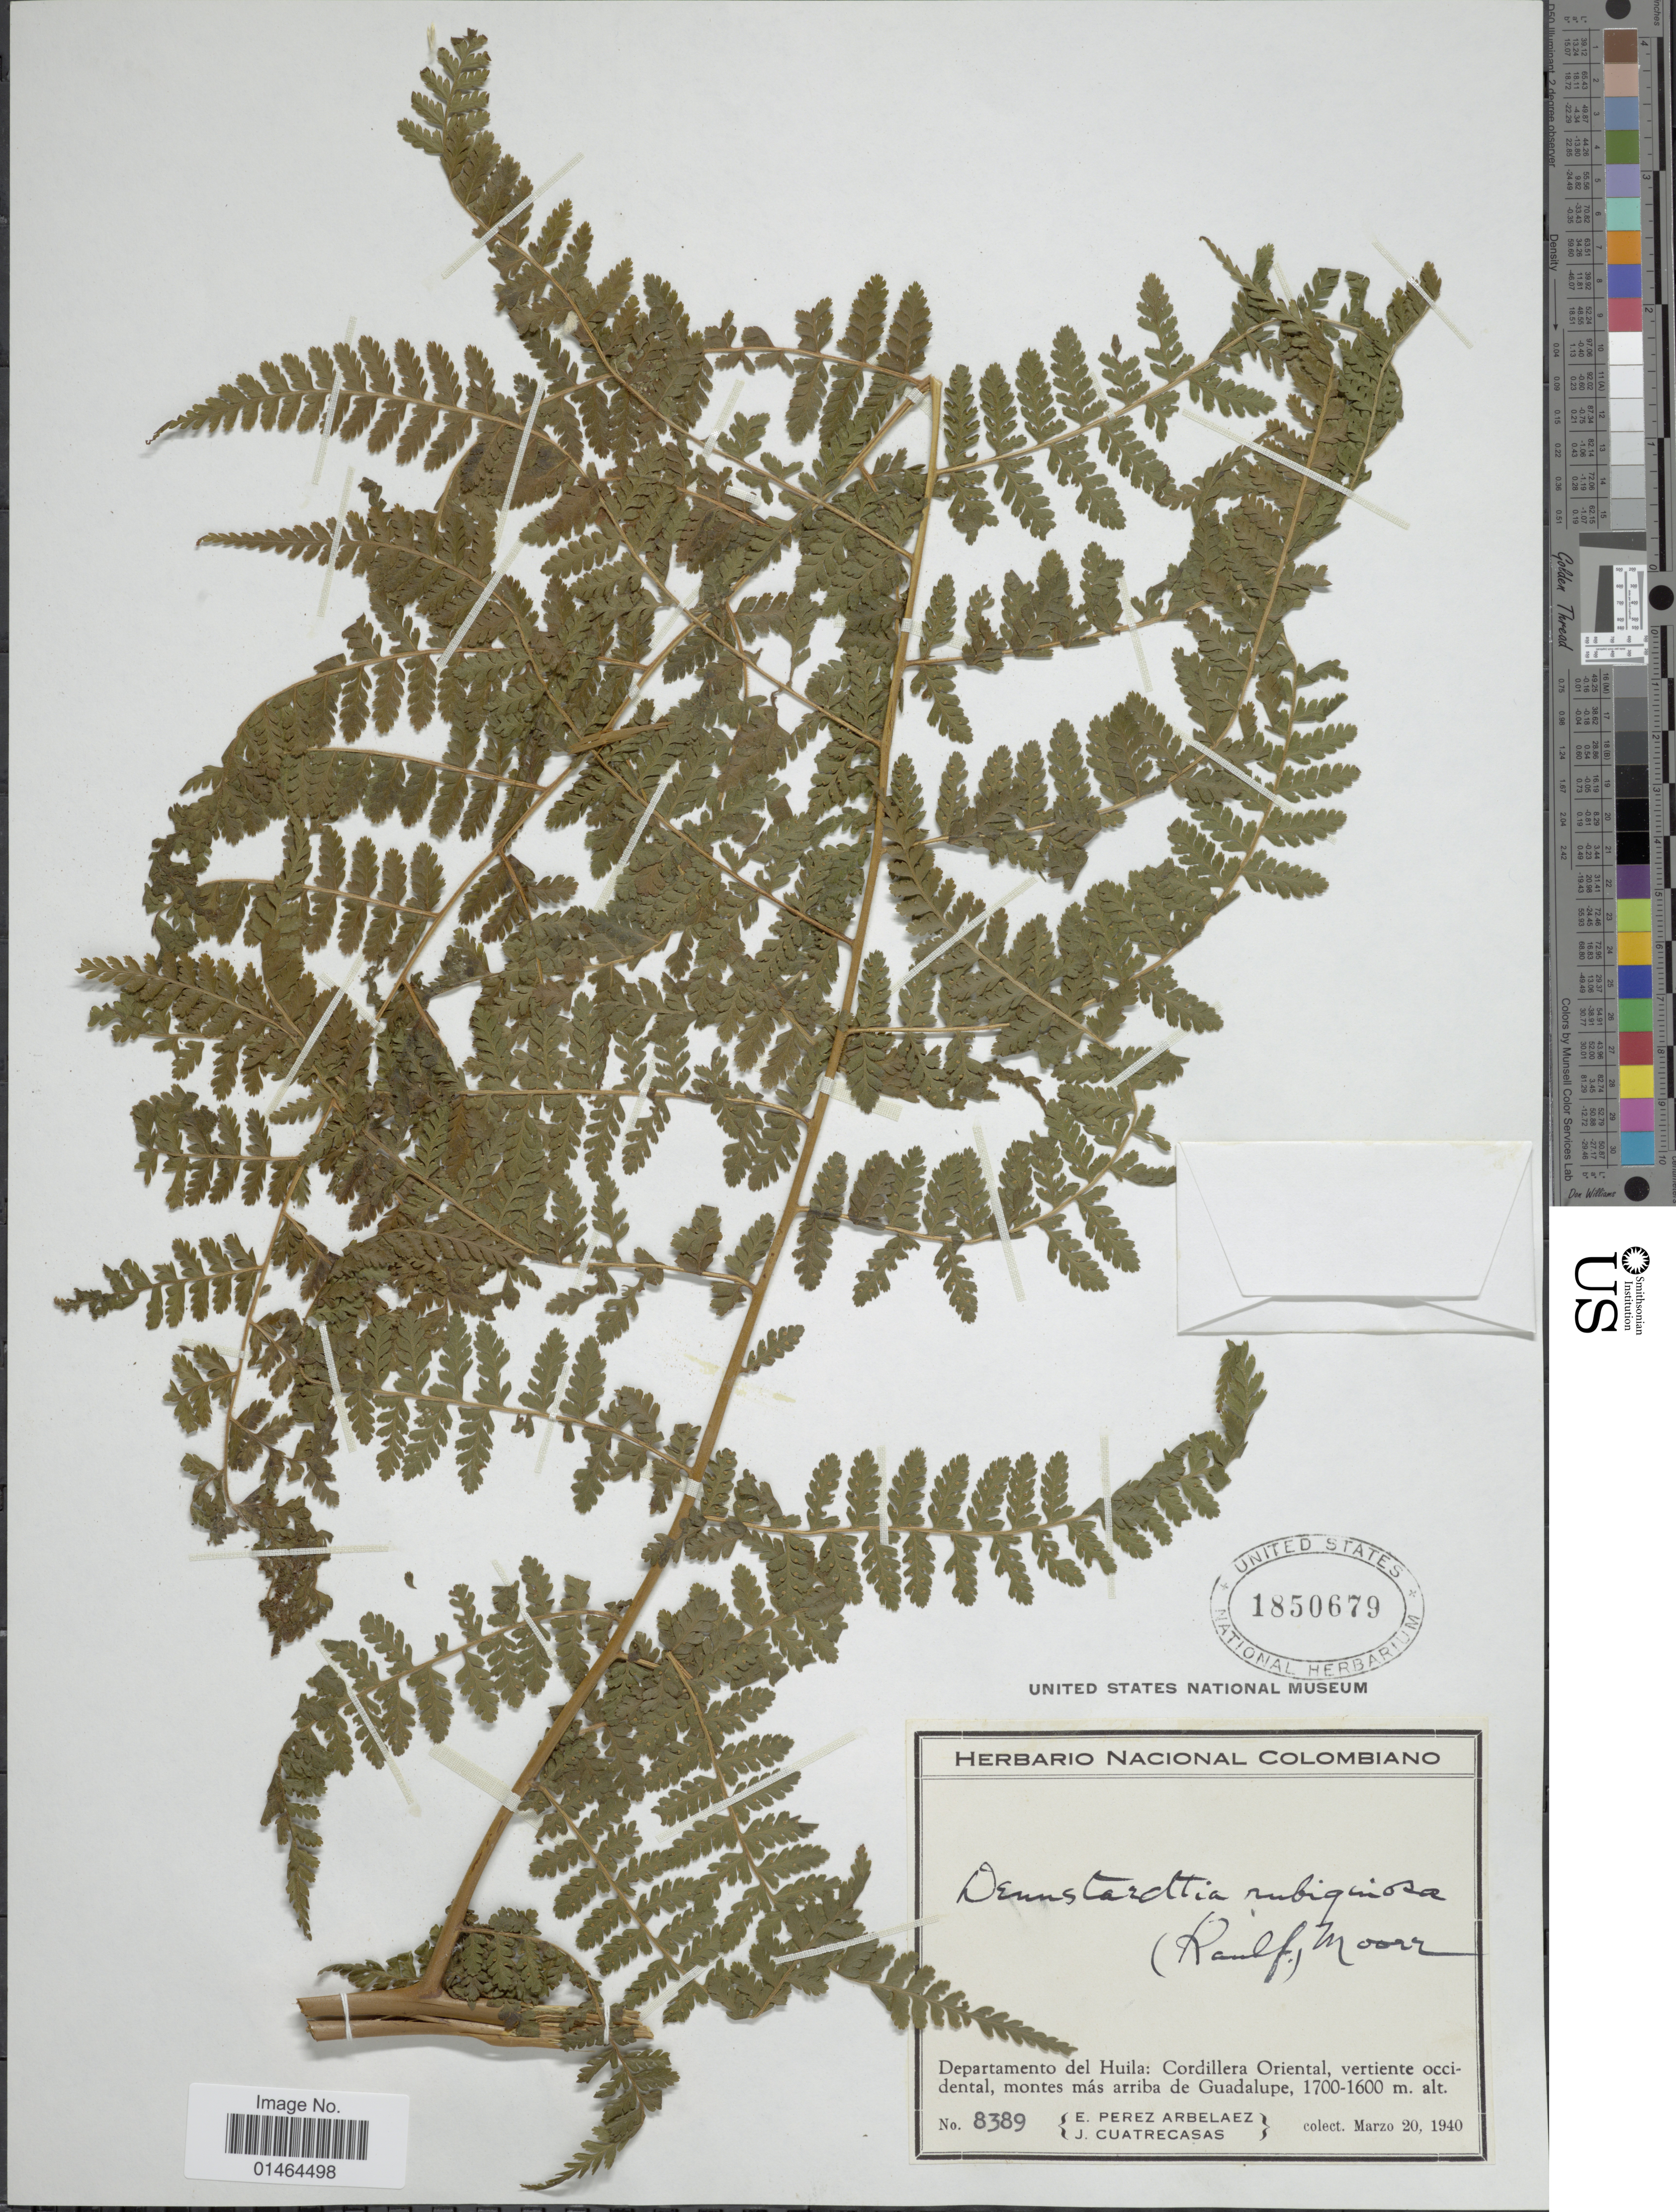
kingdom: Plantae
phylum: Tracheophyta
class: Polypodiopsida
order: Polypodiales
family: Dennstaedtiaceae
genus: Dennstaedtia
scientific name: Dennstaedtia cicutaria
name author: (Sw.) T. Moore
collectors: E. Pérez Arbeláez & J. Cuatrecasas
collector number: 8389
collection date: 1940-03-20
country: Colombia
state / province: Huila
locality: Cordillera Oriental, vertiente occidental, montes más arriba de Guadalupe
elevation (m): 1600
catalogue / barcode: US 1850679